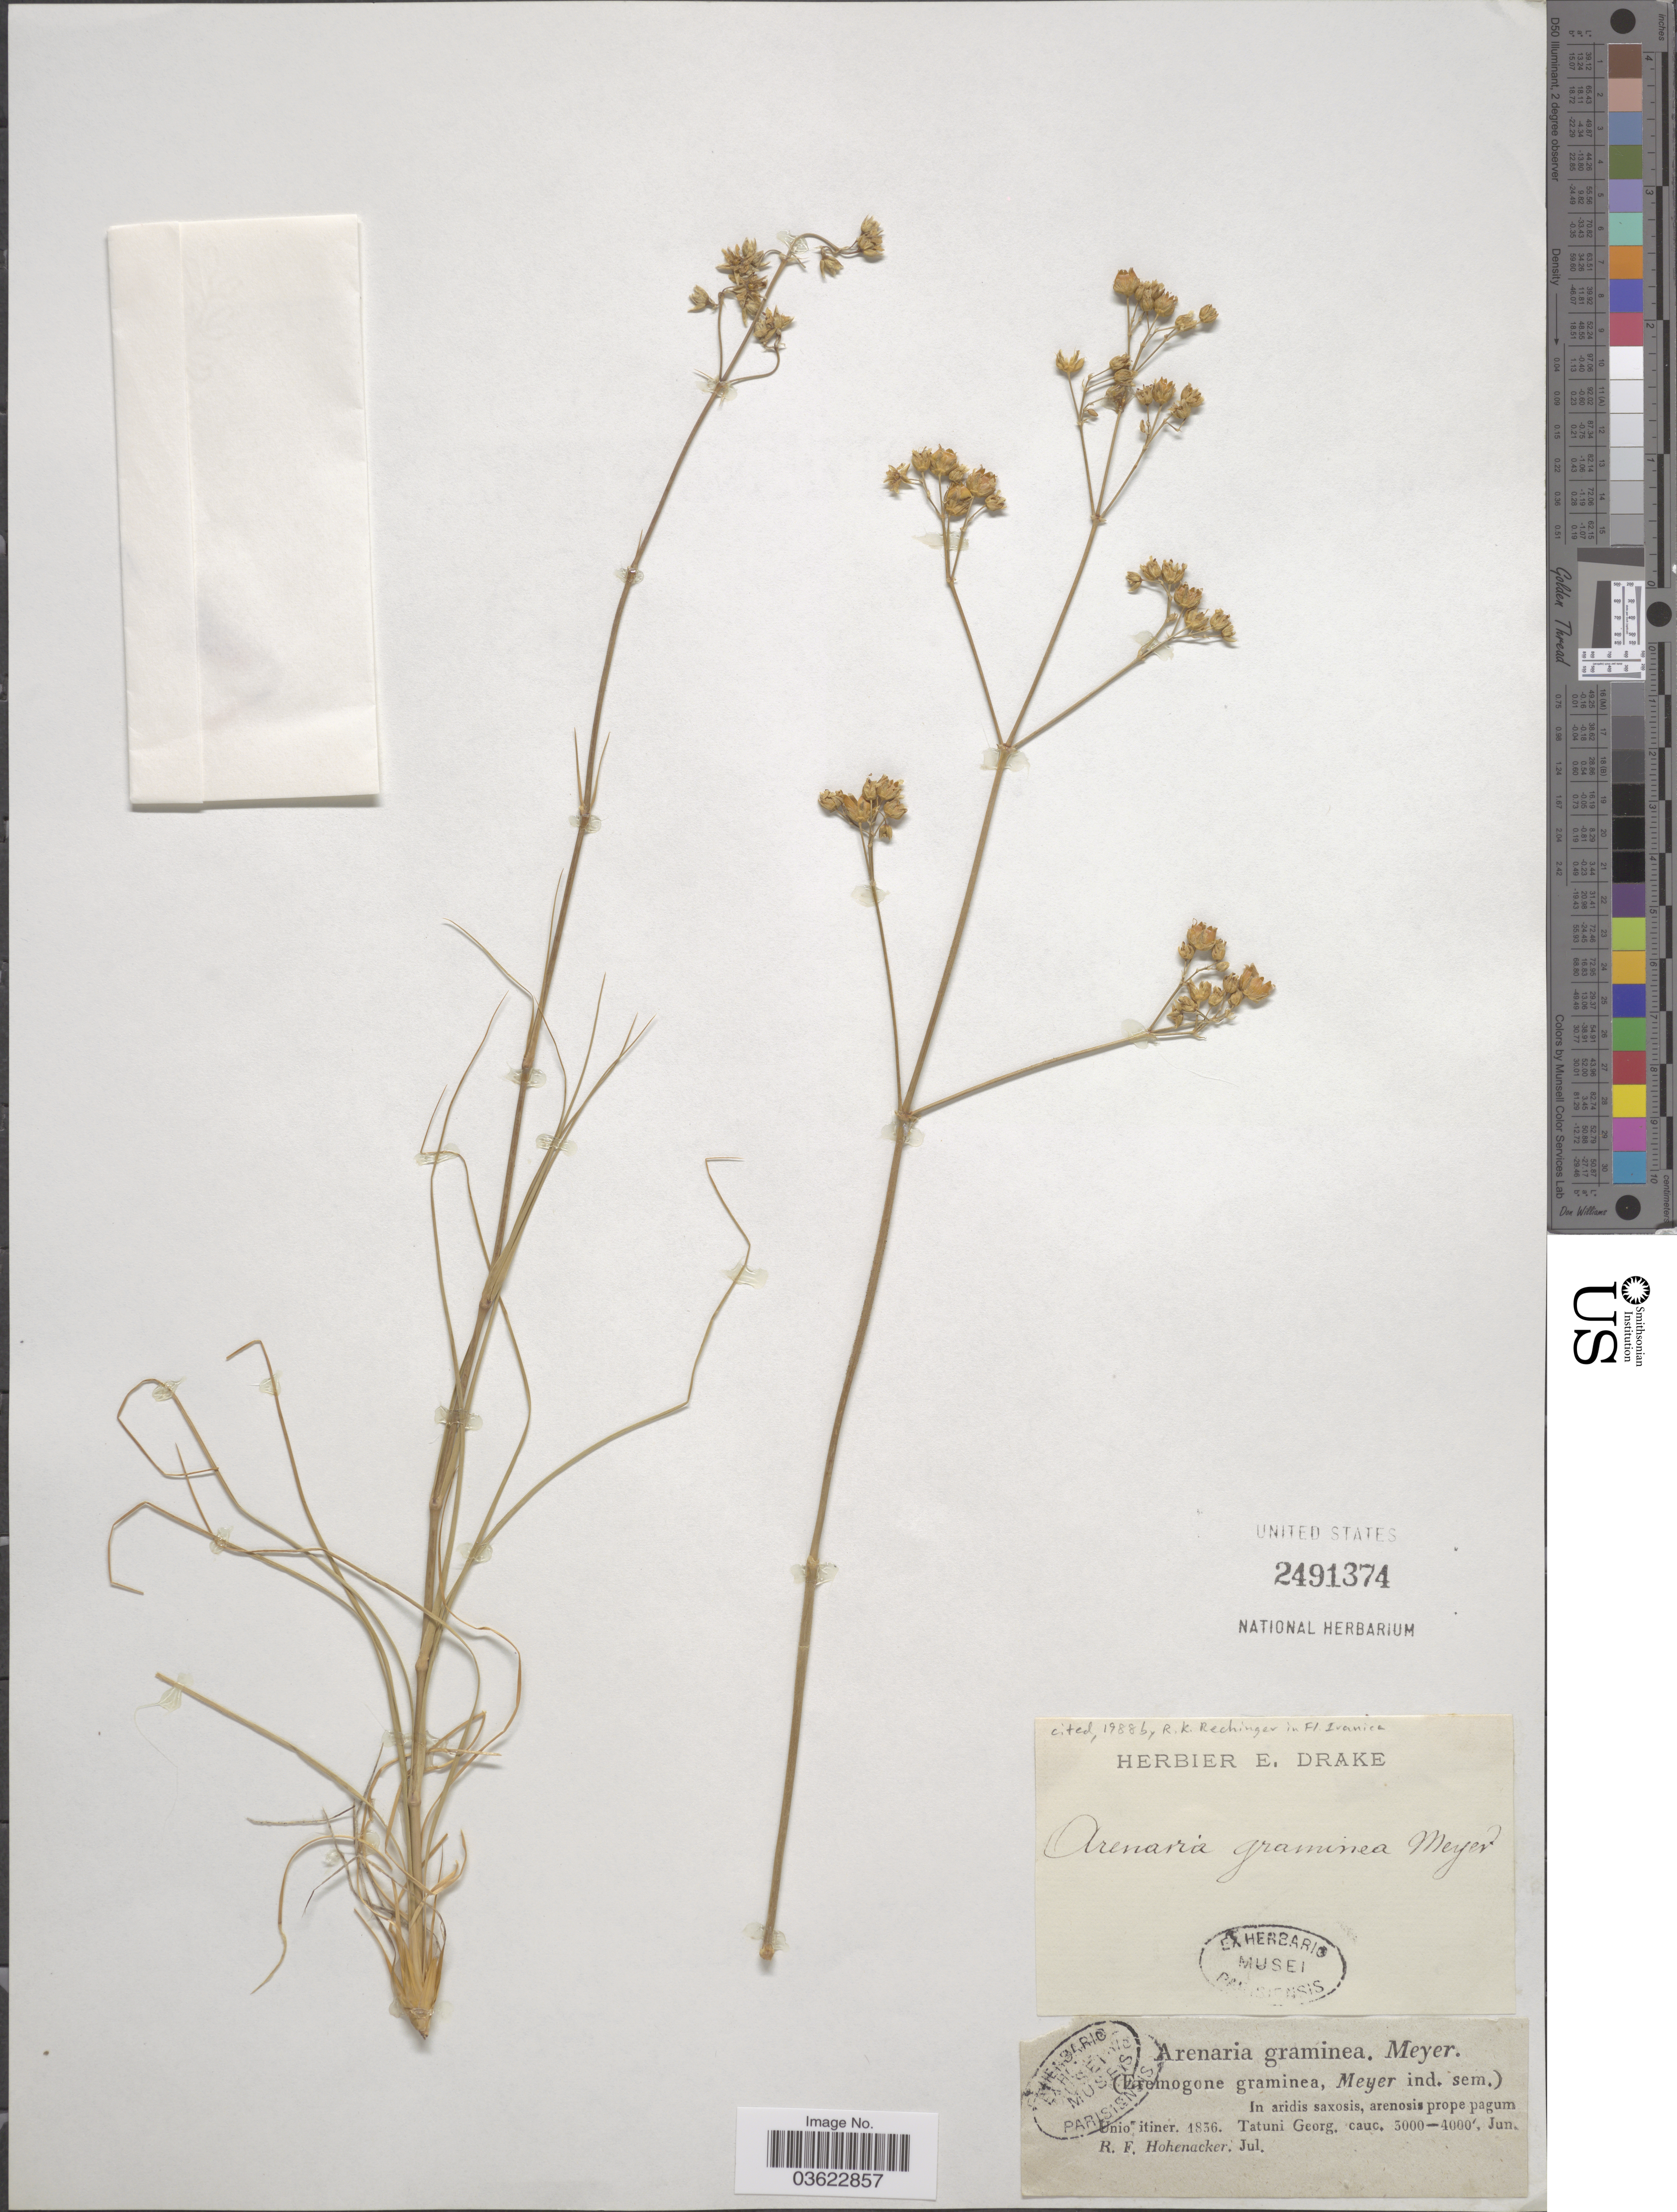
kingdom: Plantae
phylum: Tracheophyta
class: Magnoliopsida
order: Caryophyllales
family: Caryophyllaceae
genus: Arenaria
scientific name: Arenaria graminea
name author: C.A. Mey.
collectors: R. F. Hohenacker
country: Georgia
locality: In aridis saxosis, arenosis prope pagum Tatuni Georg. cauc.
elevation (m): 914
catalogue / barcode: US 2491374